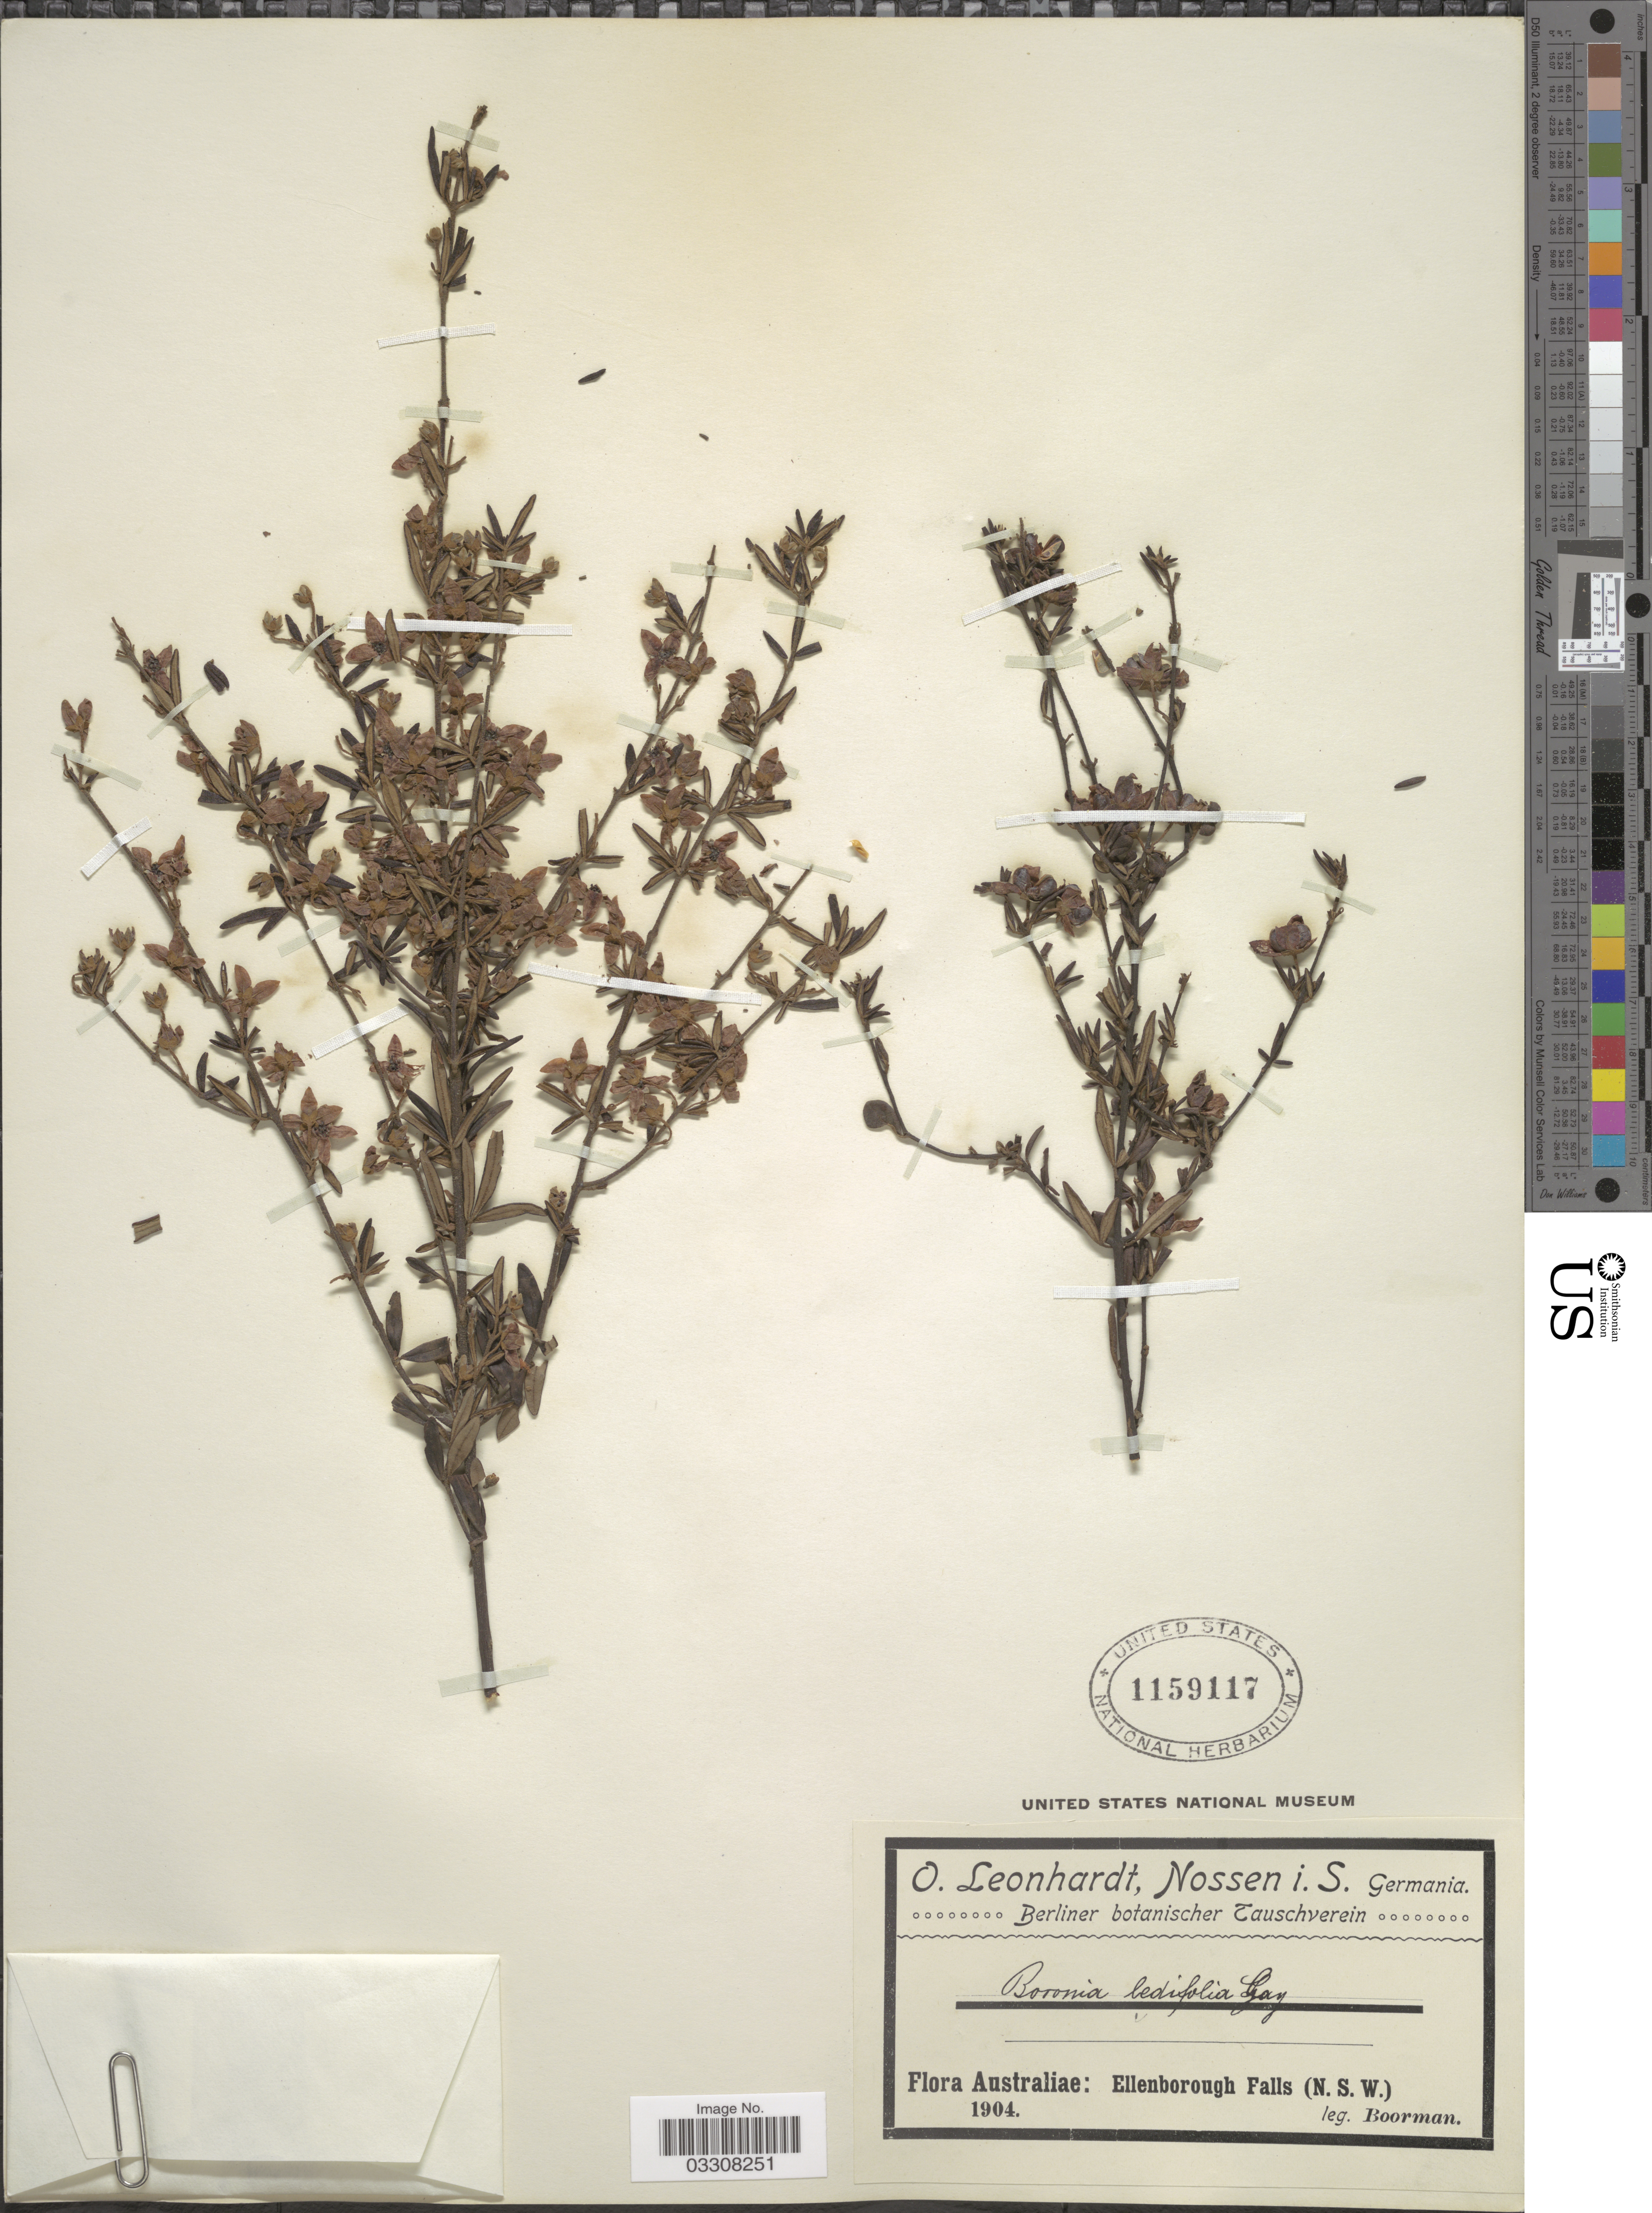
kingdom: Plantae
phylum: Tracheophyta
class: Magnoliopsida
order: Sapindales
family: Rutaceae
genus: Boronia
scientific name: Boronia ledifolia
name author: (Vent.) DC.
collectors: -. Boorman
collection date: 1904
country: Australia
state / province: New South Wales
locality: Ellenborough Falls.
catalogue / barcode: US 1159117